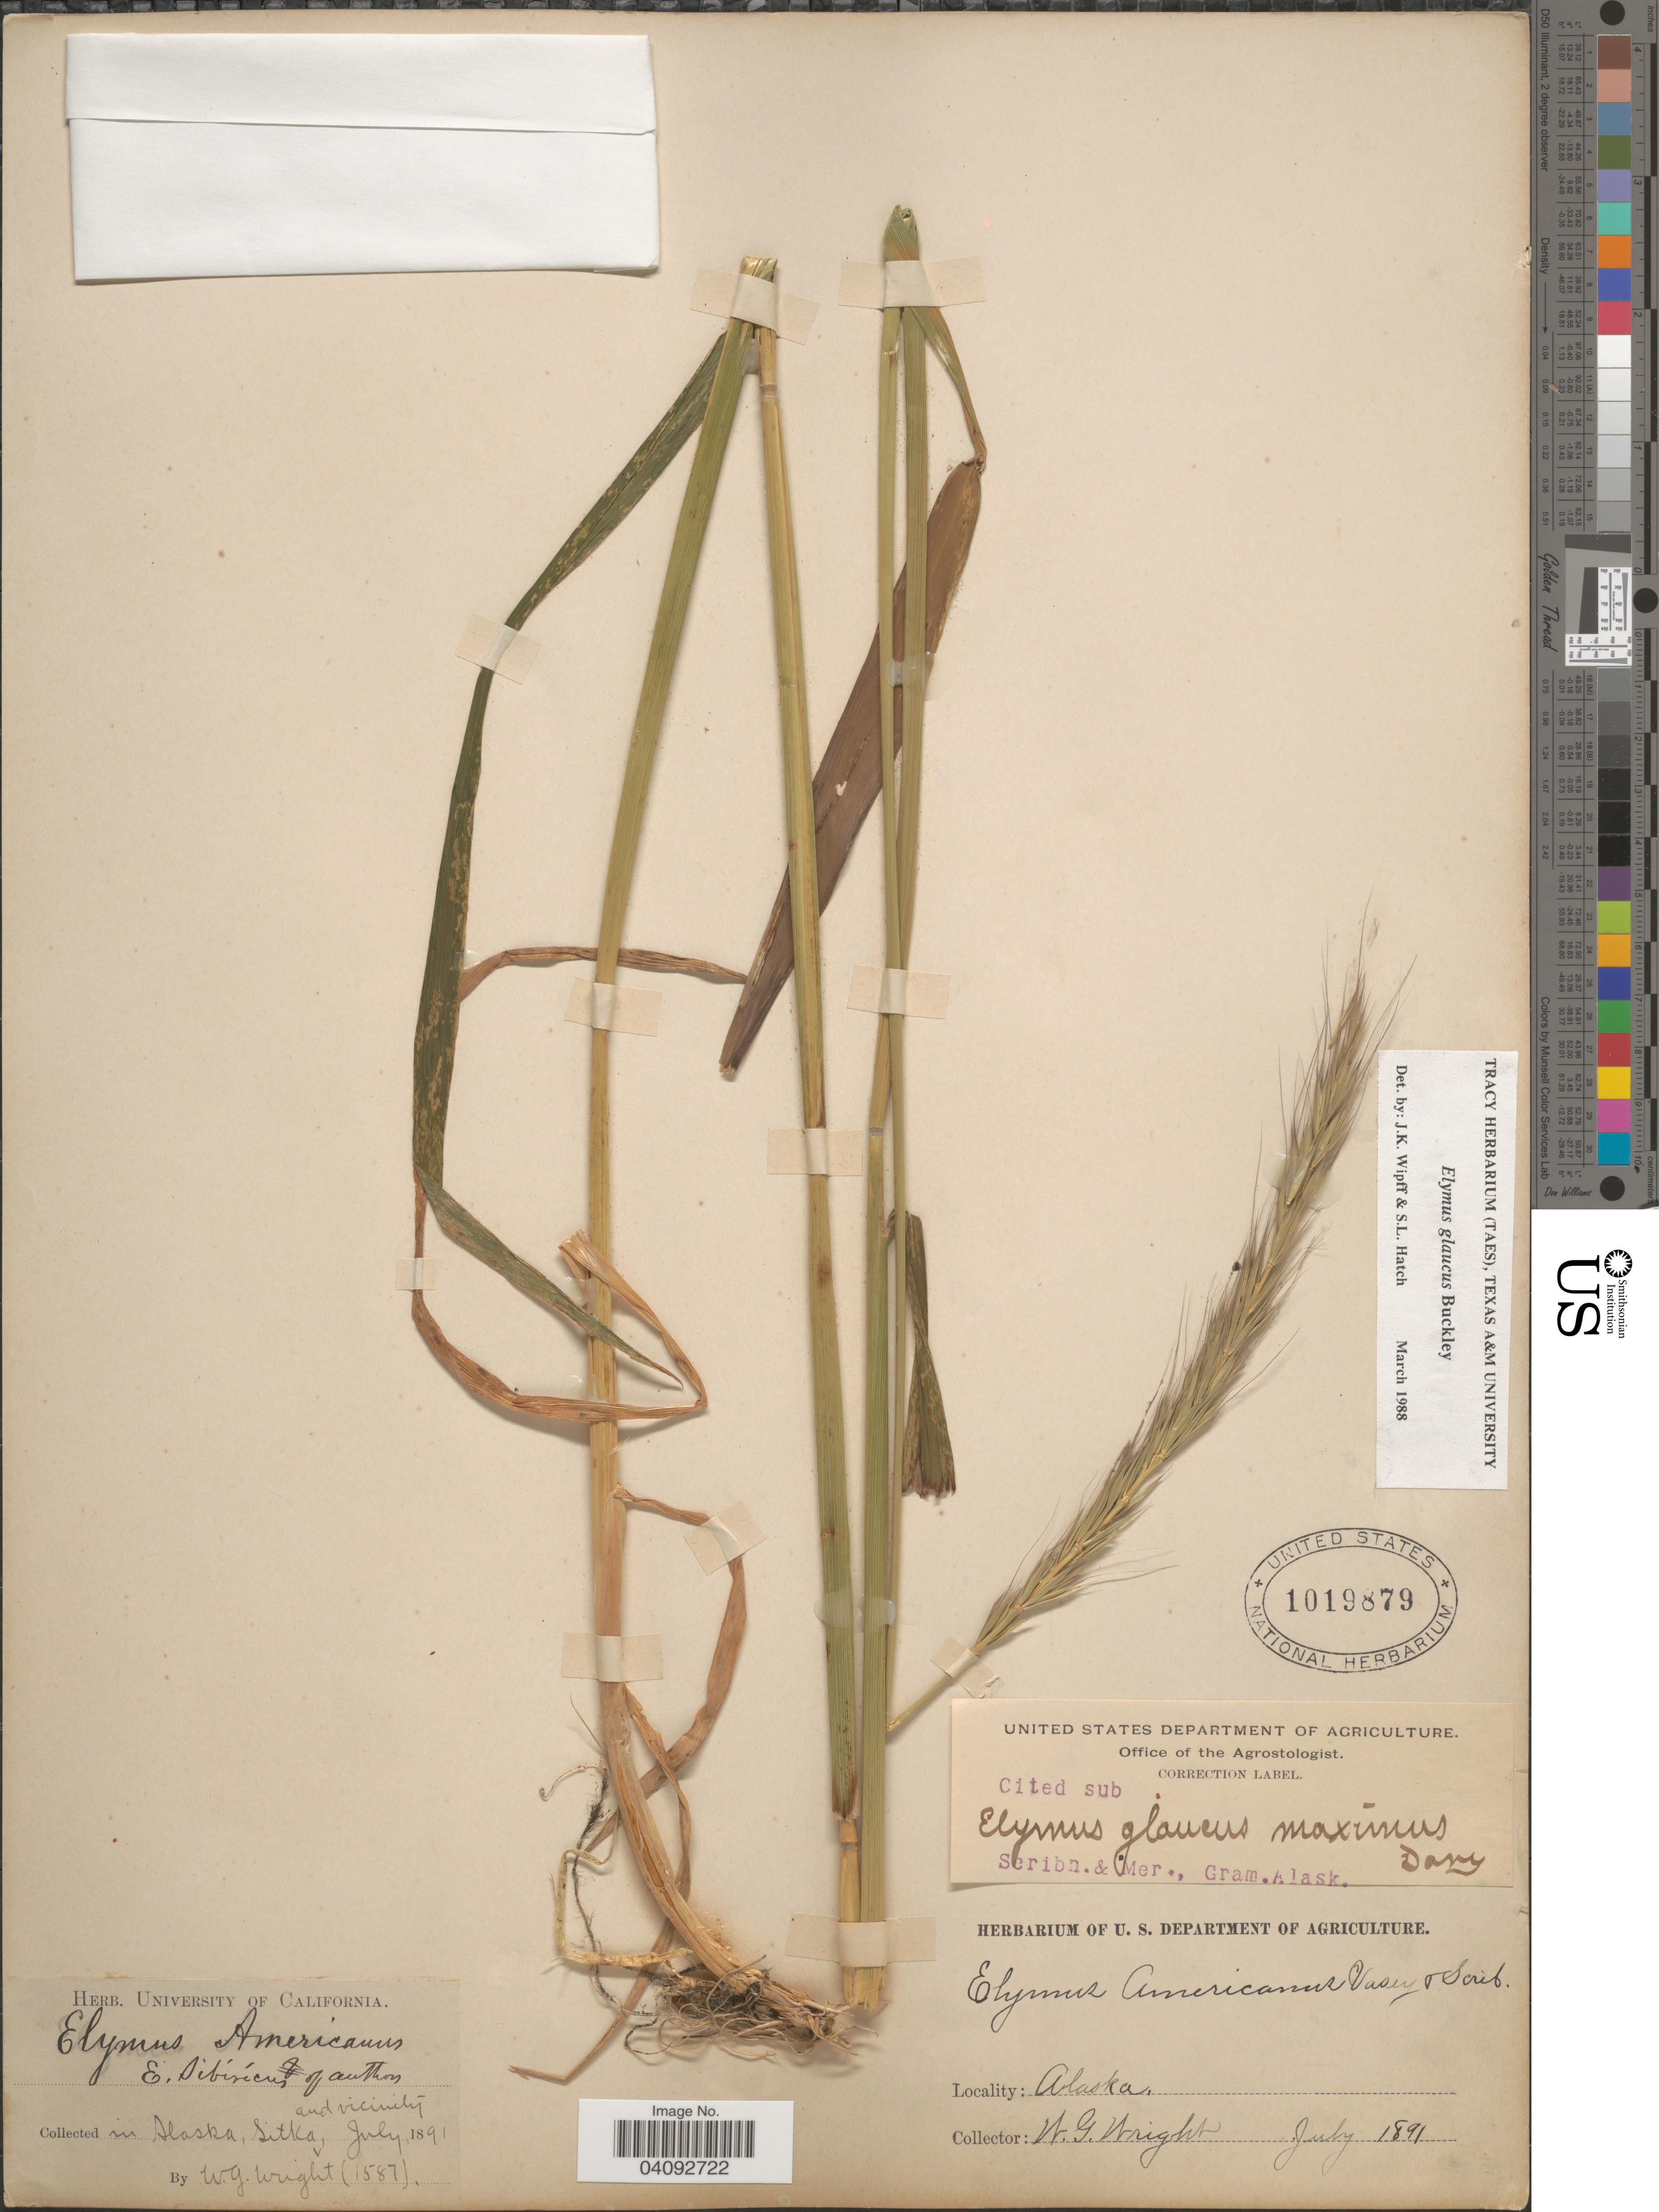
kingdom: Plantae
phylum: Tracheophyta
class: Liliopsida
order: Poales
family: Poaceae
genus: Elymus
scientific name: Elymus glaucus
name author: Buckley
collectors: W. G. Wright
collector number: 1587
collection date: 1891-07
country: United States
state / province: Alaska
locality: Sitka and vicinity.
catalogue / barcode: US 1019879